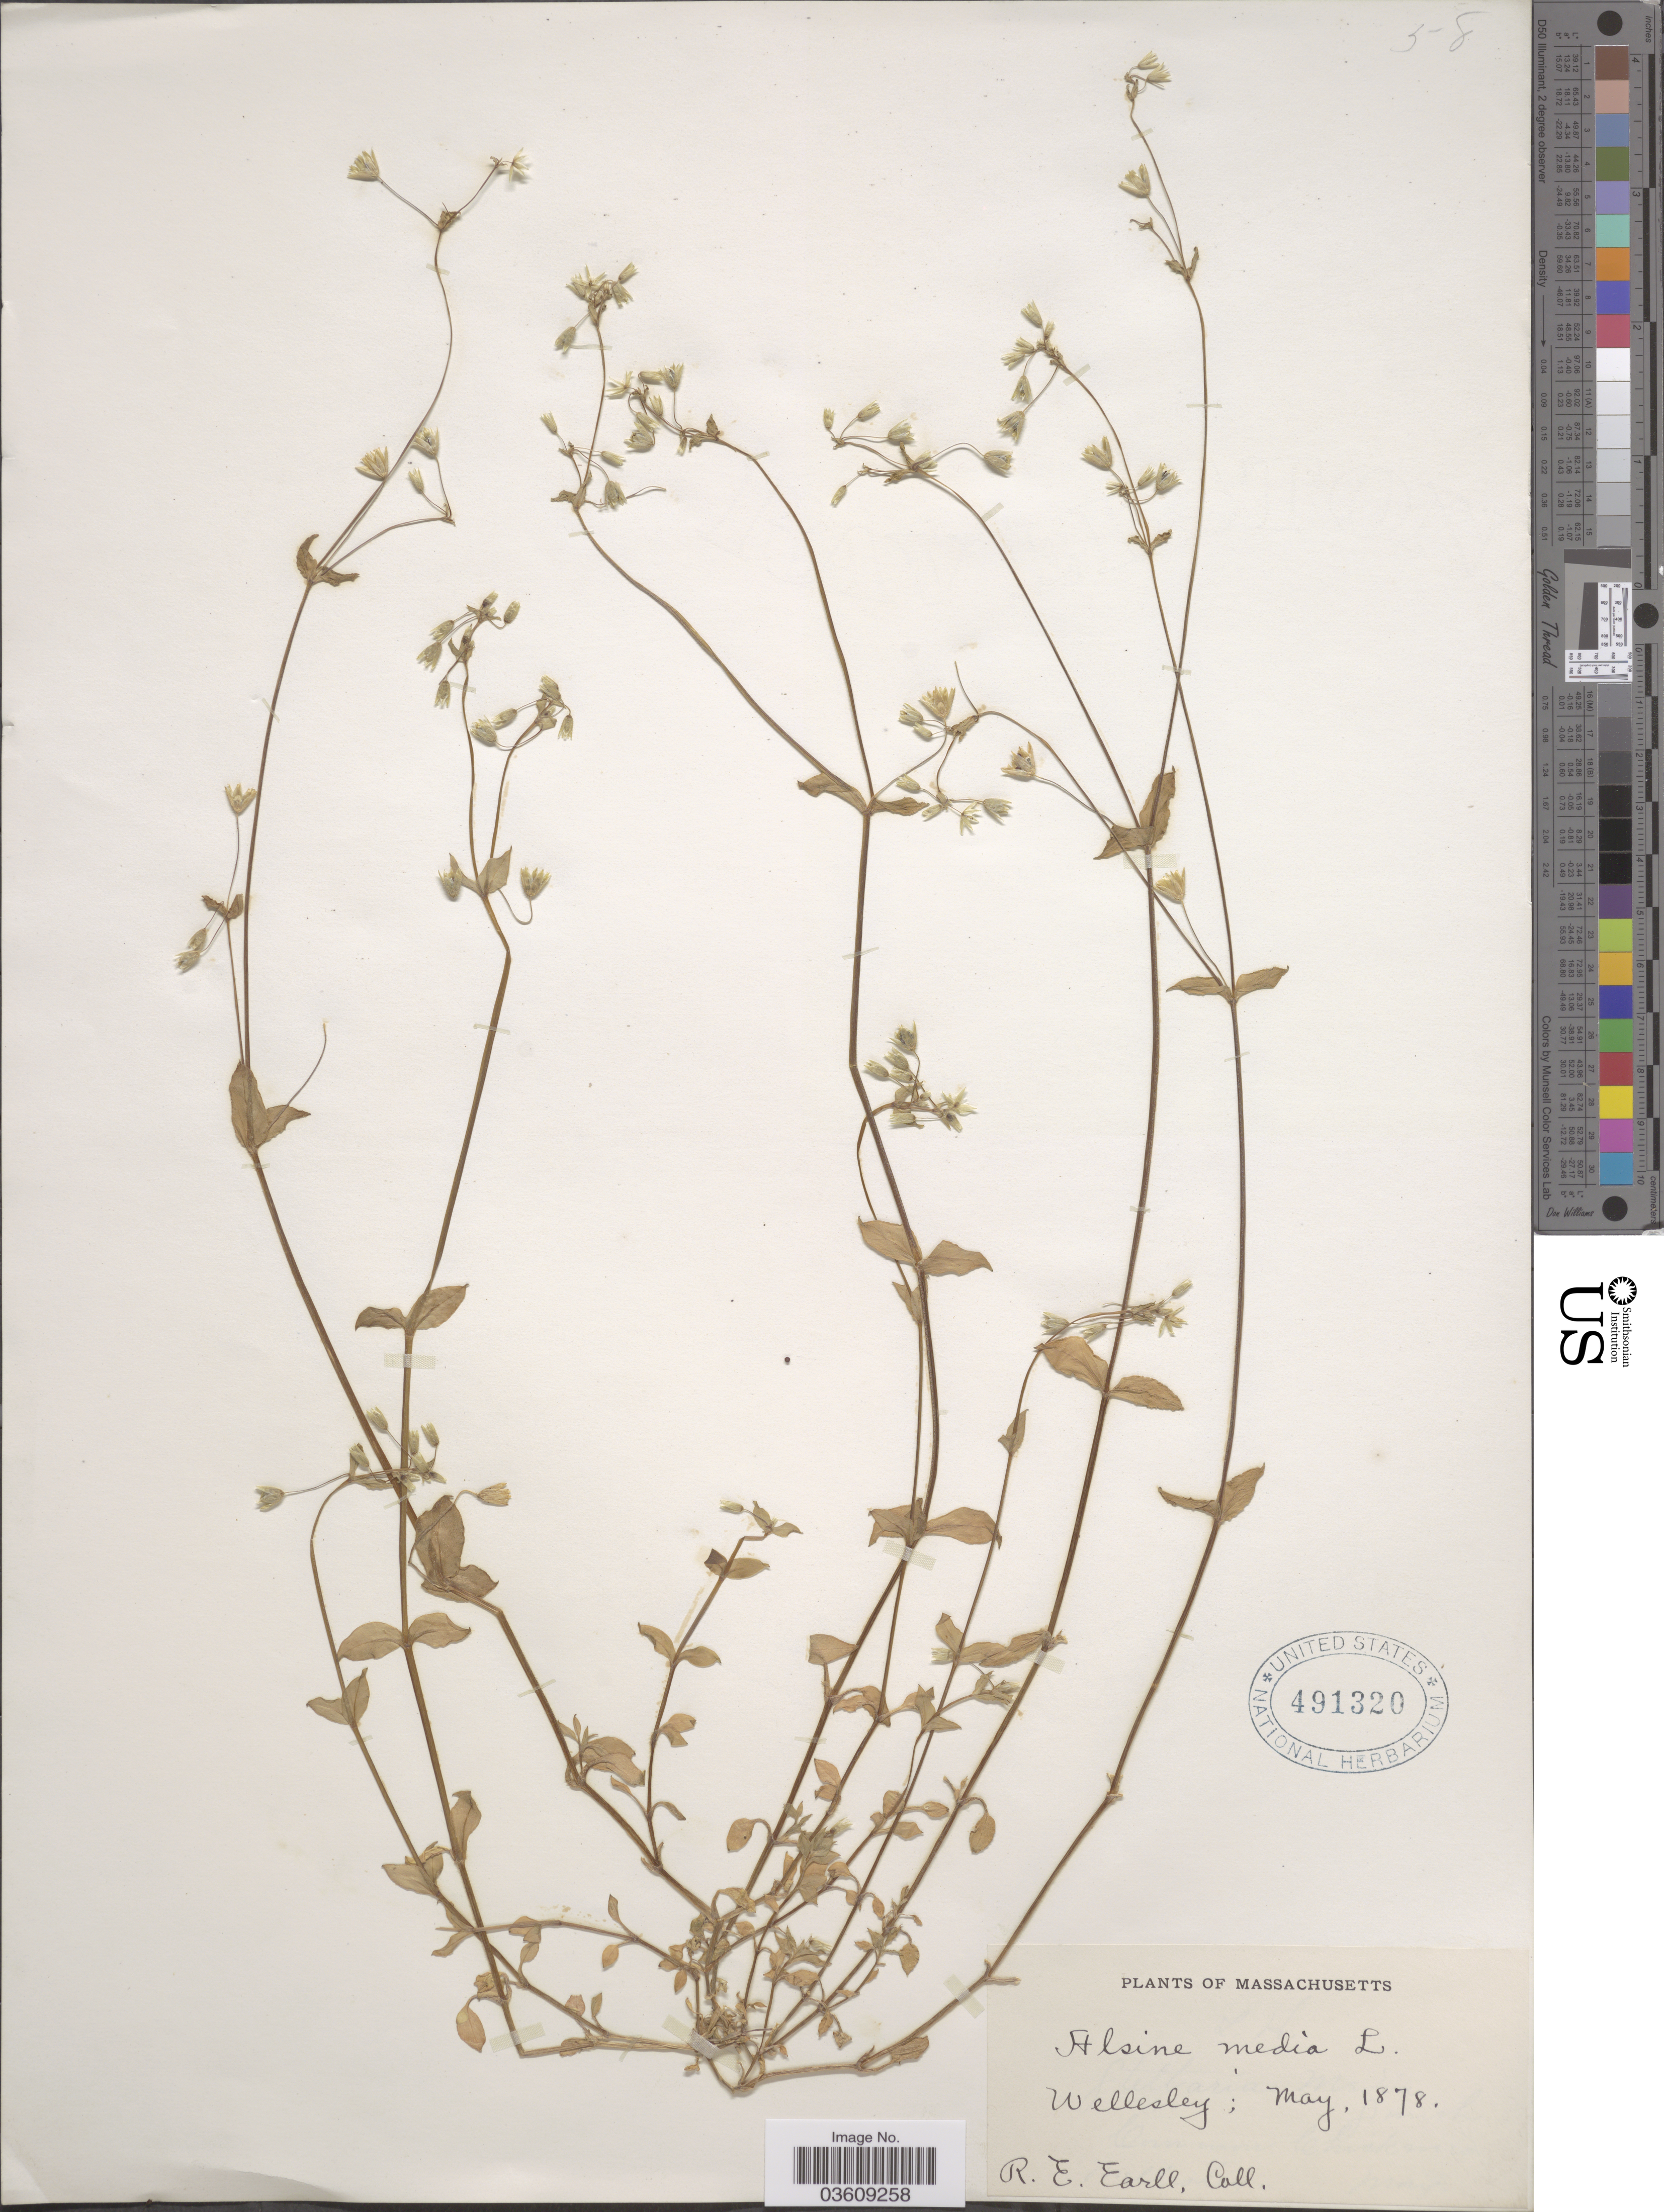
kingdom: Plantae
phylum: Tracheophyta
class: Magnoliopsida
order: Caryophyllales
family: Caryophyllaceae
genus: Stellaria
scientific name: Stellaria media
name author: (L.) Vill.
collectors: R. Earll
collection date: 1878-05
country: United States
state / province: Massachusetts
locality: Wellesley.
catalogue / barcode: US 491320